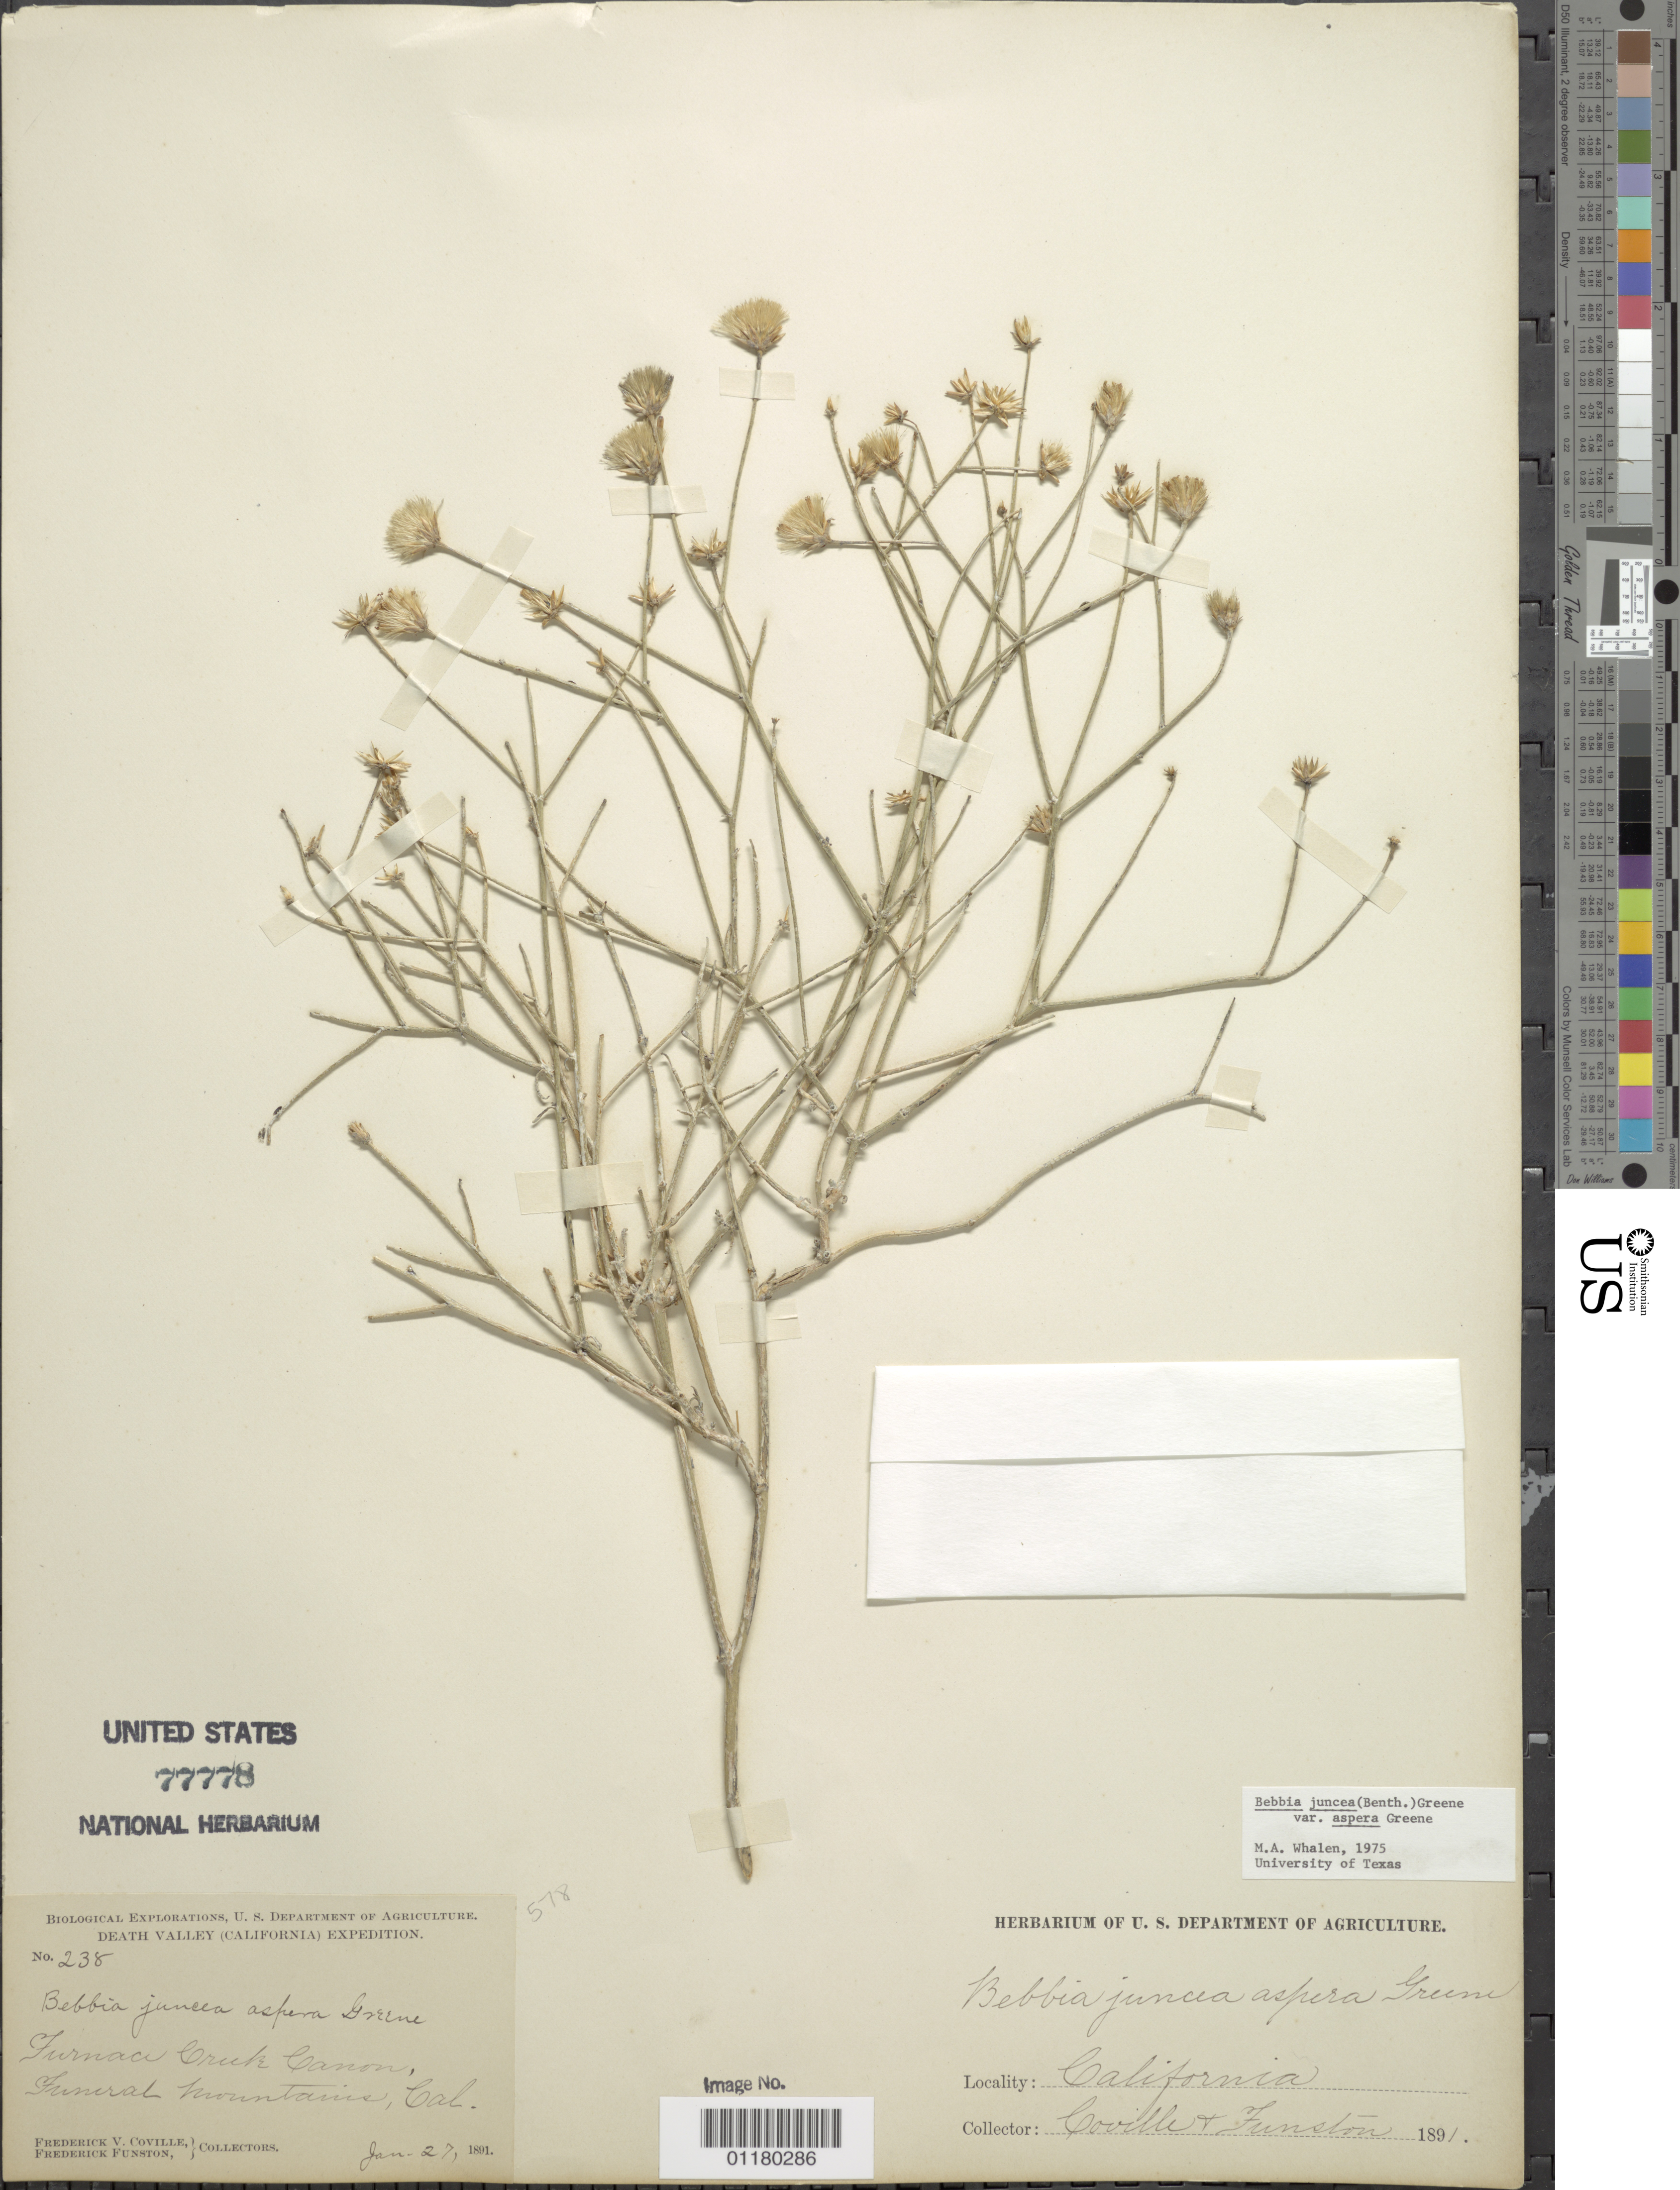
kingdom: Plantae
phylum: Tracheophyta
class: Magnoliopsida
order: Asterales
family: Asteraceae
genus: Bebbia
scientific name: Bebbia juncea var. aspera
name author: Greene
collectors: F. V. Coville & F. Funston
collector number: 238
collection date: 1891-01-27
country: United States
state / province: California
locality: Furnace Canyon, Funeral Mountains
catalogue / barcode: US 77778